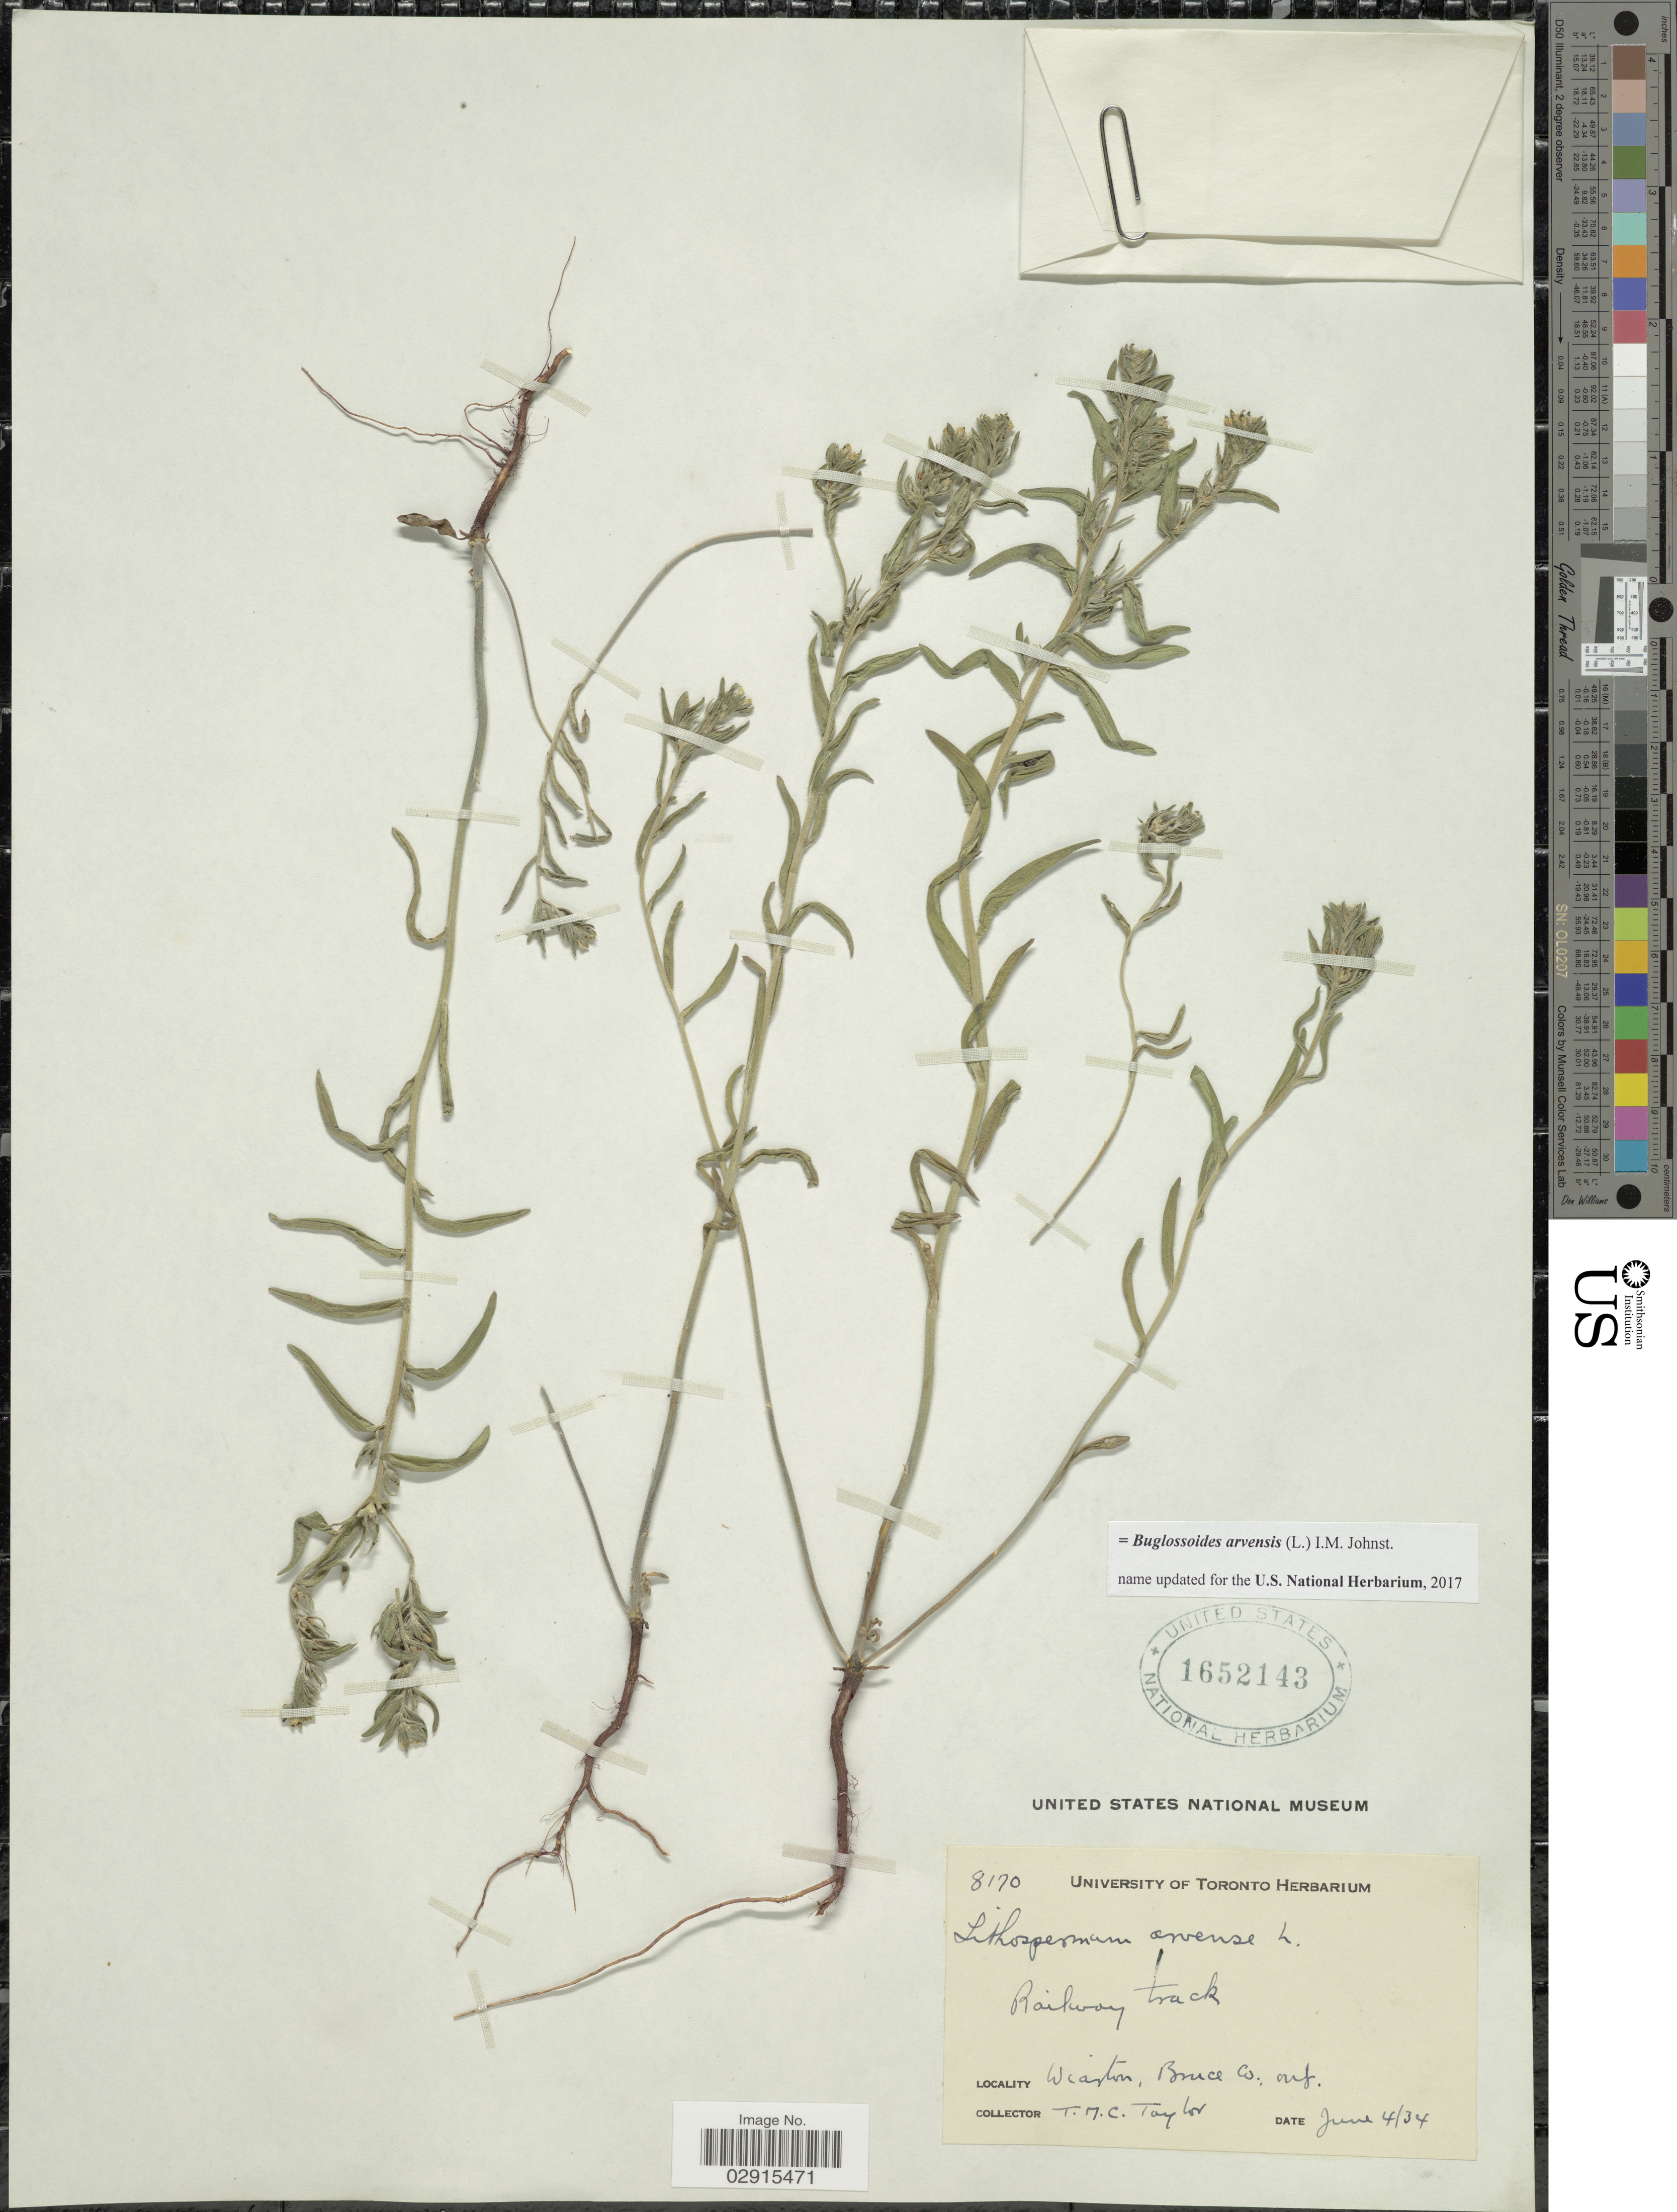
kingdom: Plantae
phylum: Tracheophyta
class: Magnoliopsida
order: Boraginales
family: Boraginaceae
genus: Buglossoides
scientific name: Buglossoides arvensis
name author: (L.) I.M. Johnst.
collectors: T. M. C. Taylor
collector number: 8170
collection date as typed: Transcribed d/m/y: 4/6/34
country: Canada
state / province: Ontario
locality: Wiarton, Bruce Co.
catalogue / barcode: US 165243